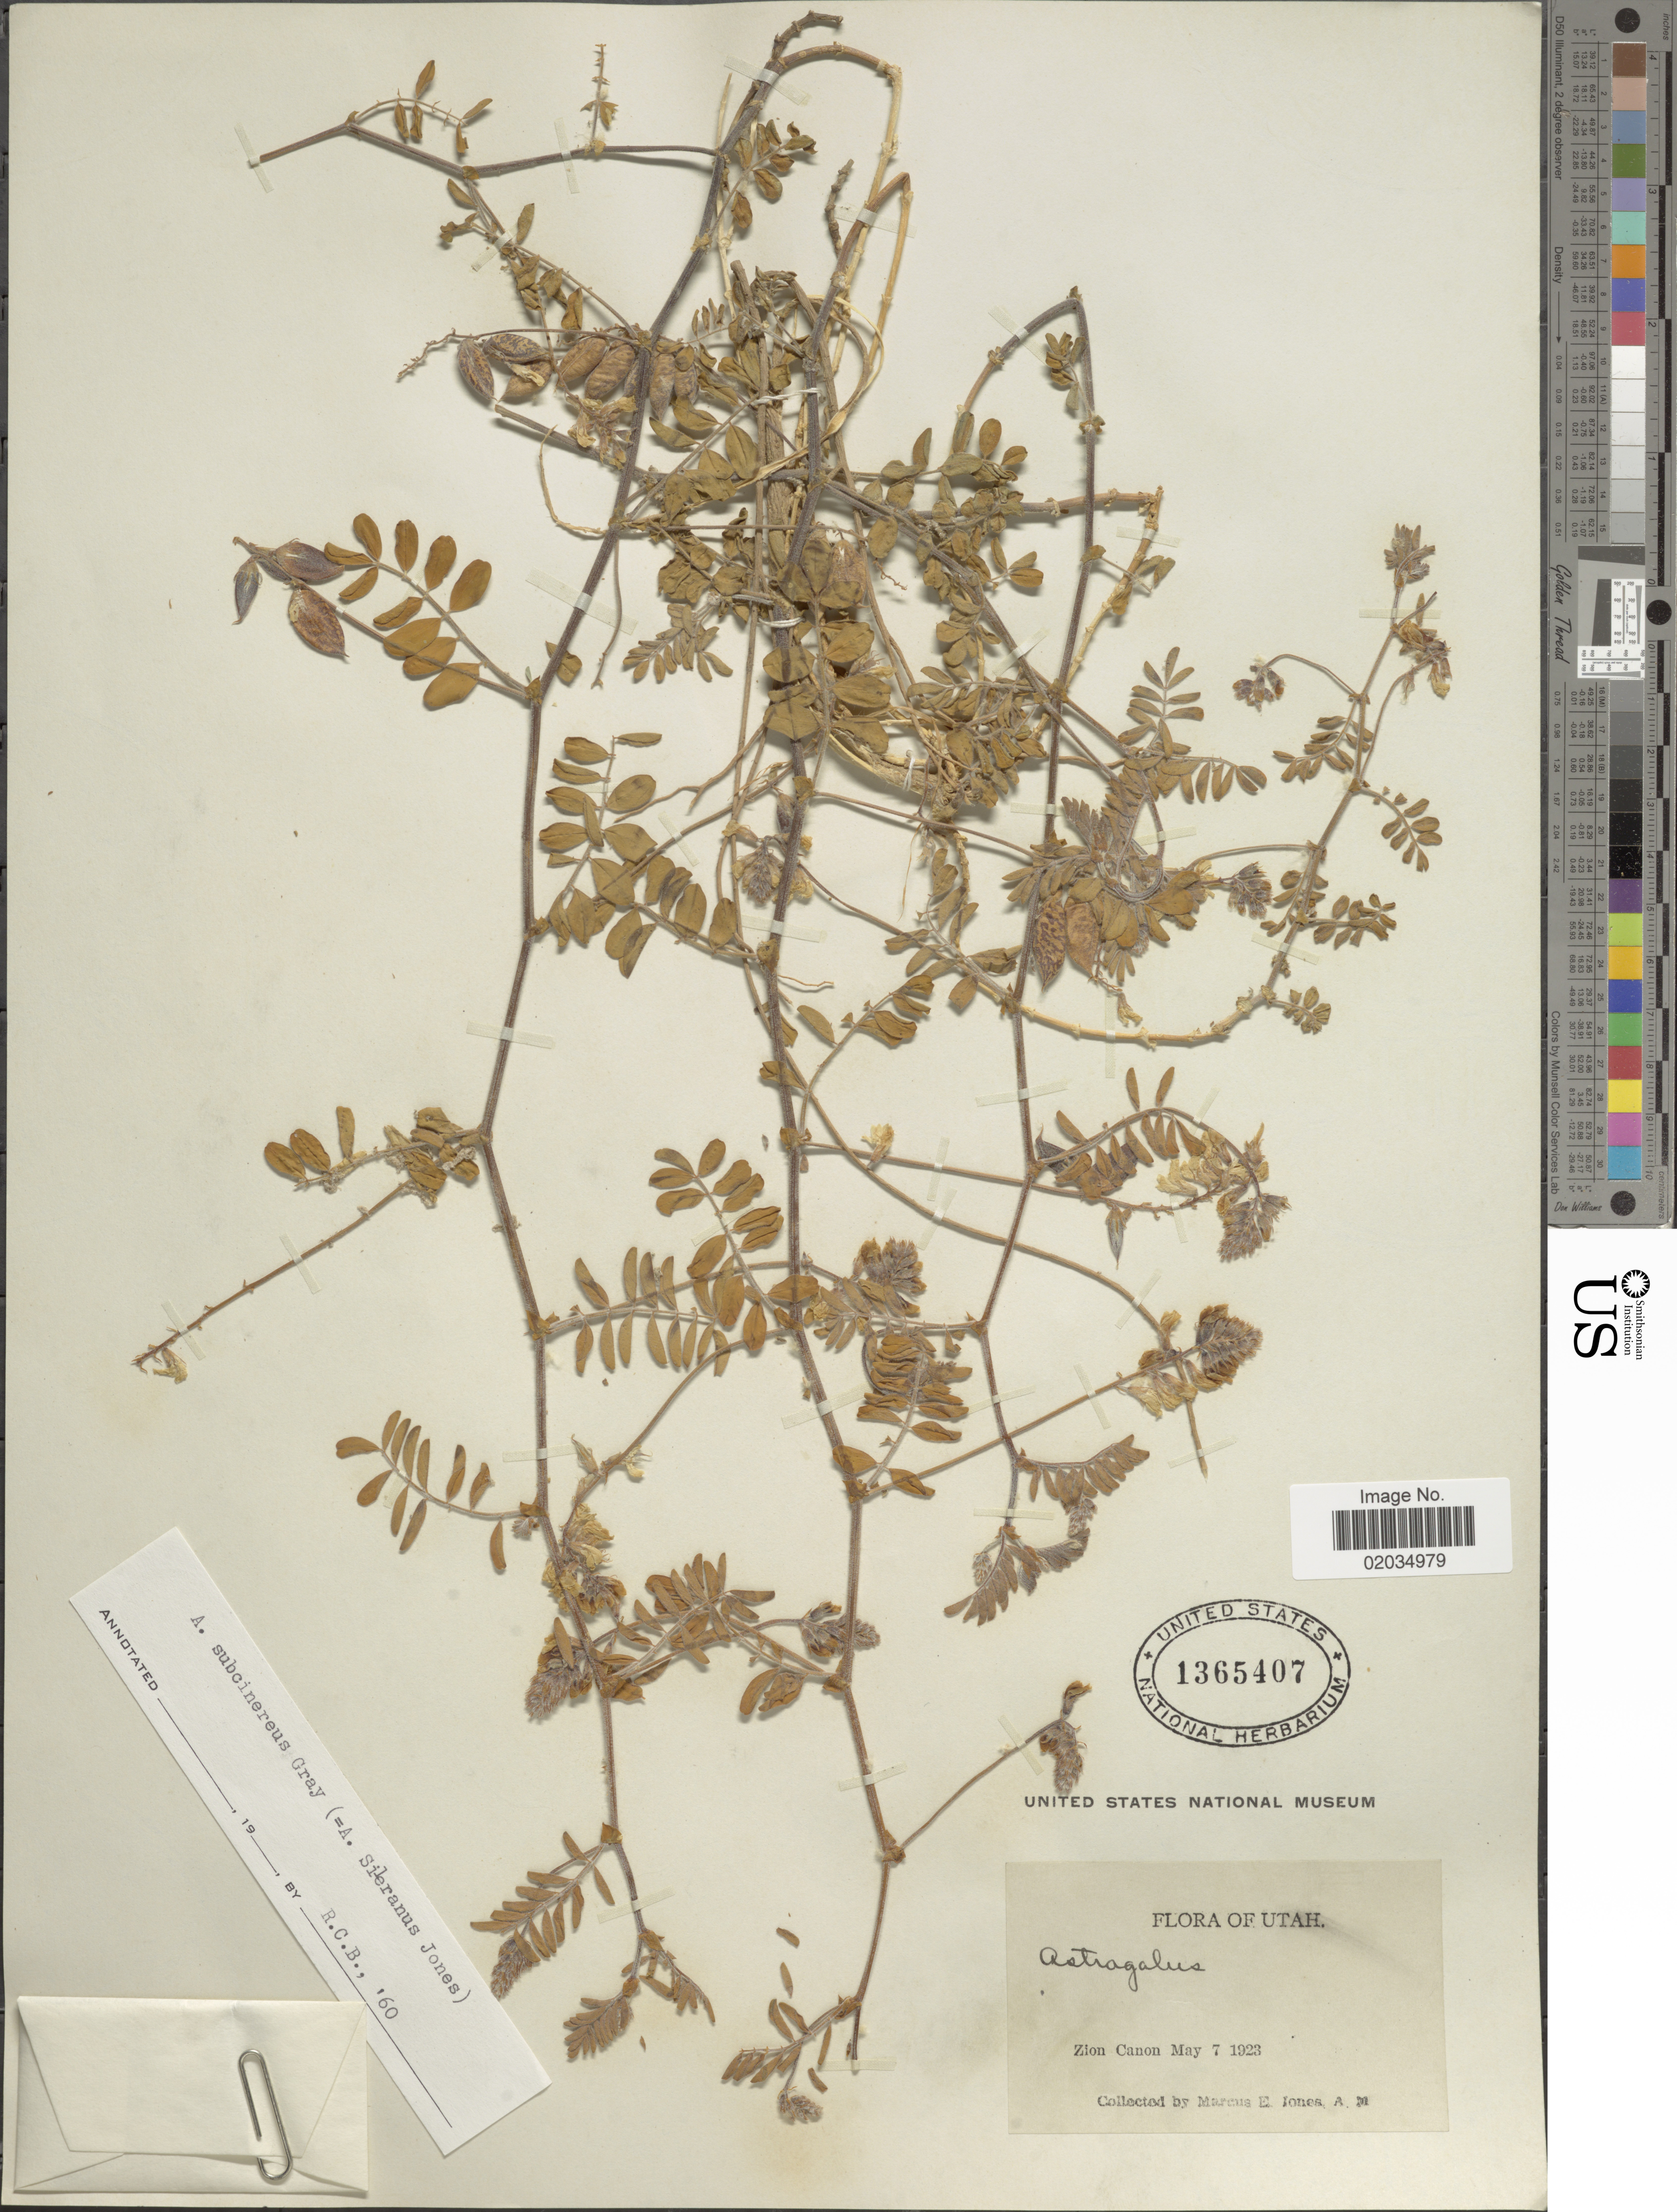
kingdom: Plantae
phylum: Tracheophyta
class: Magnoliopsida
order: Fabales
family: Fabaceae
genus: Astragalus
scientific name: Astragalus subcinereus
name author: A. Gray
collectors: M. E. Jones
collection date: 1923-05-07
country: United States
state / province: Utah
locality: Zion Canon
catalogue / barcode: US 1365407